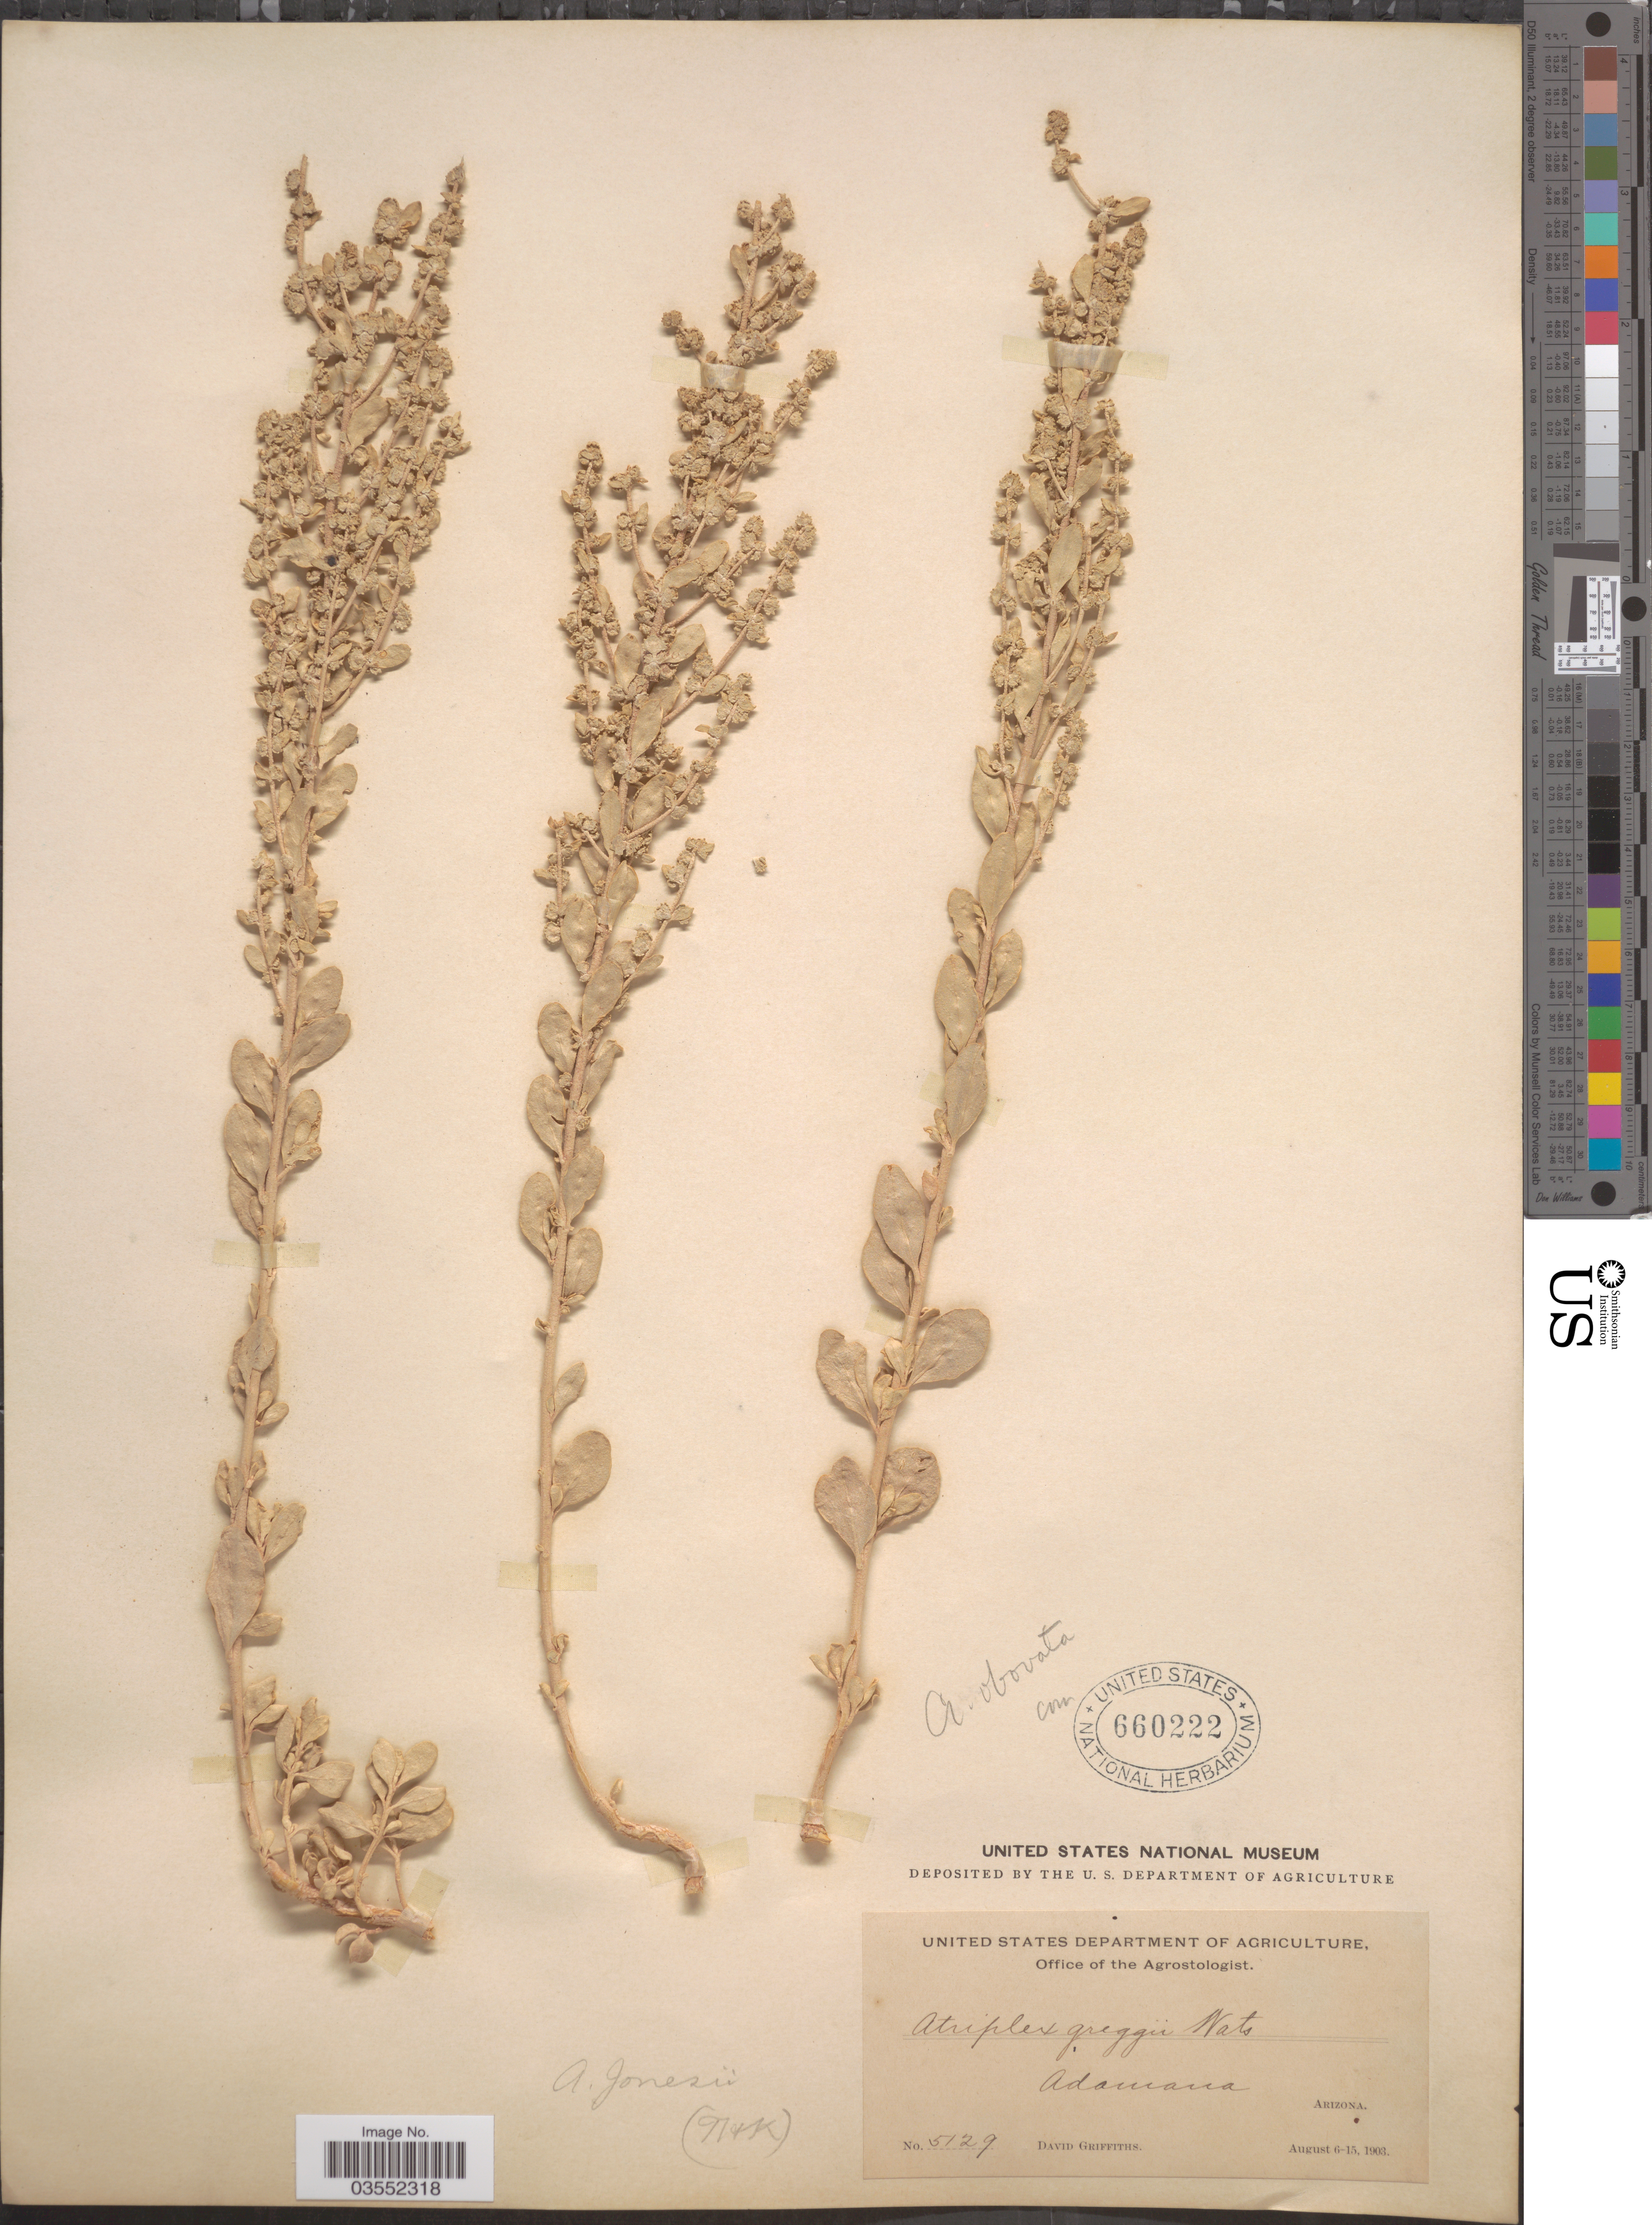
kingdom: Plantae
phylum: Tracheophyta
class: Magnoliopsida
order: Caryophyllales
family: Amaranthaceae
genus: Atriplex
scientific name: Atriplex obovata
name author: Moq.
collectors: D. Griffiths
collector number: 5129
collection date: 1903-08-06/1903-08-15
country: United States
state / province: Arizona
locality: Adamana.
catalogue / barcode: US 660222